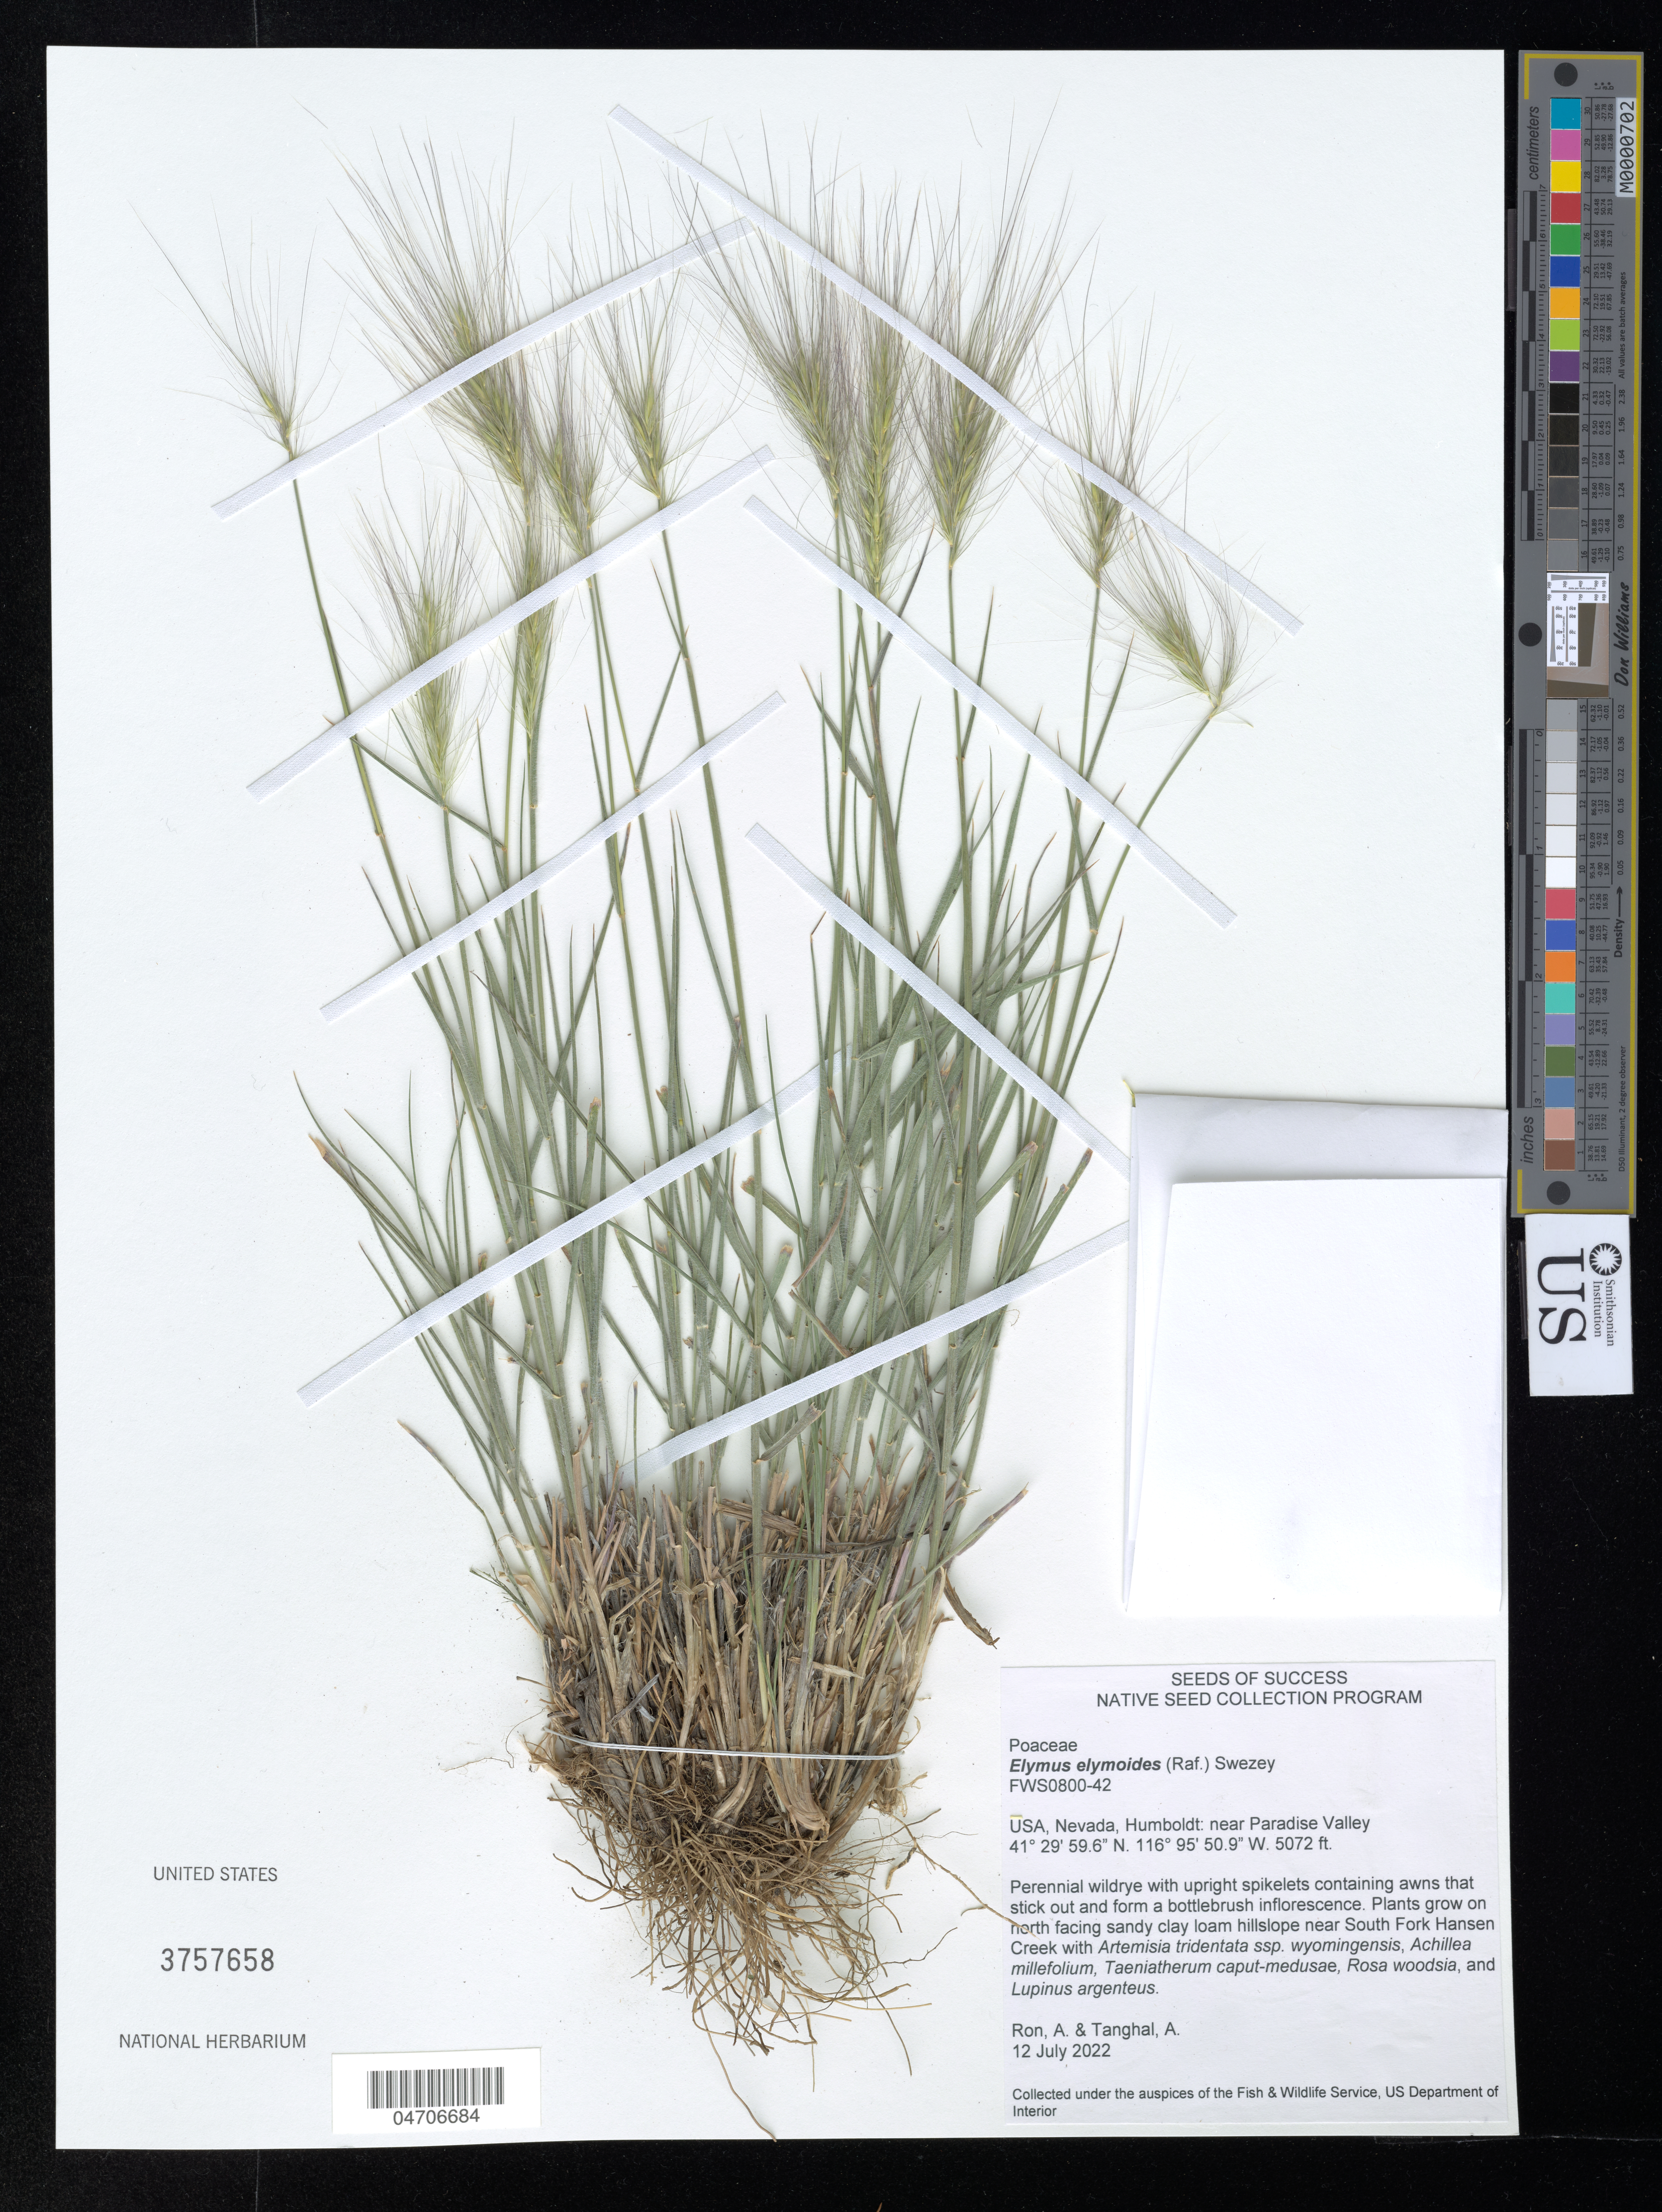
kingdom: Plantae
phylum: Tracheophyta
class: Liliopsida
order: Poales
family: Poaceae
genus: Elymus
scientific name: Elymus elymoides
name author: (Raf.) Swezey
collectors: A. Ron & A. Tanghal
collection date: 2022-07-12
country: United States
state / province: Nevada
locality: Humboldt; near Paradise Valley.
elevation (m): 1546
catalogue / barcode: US 3757658